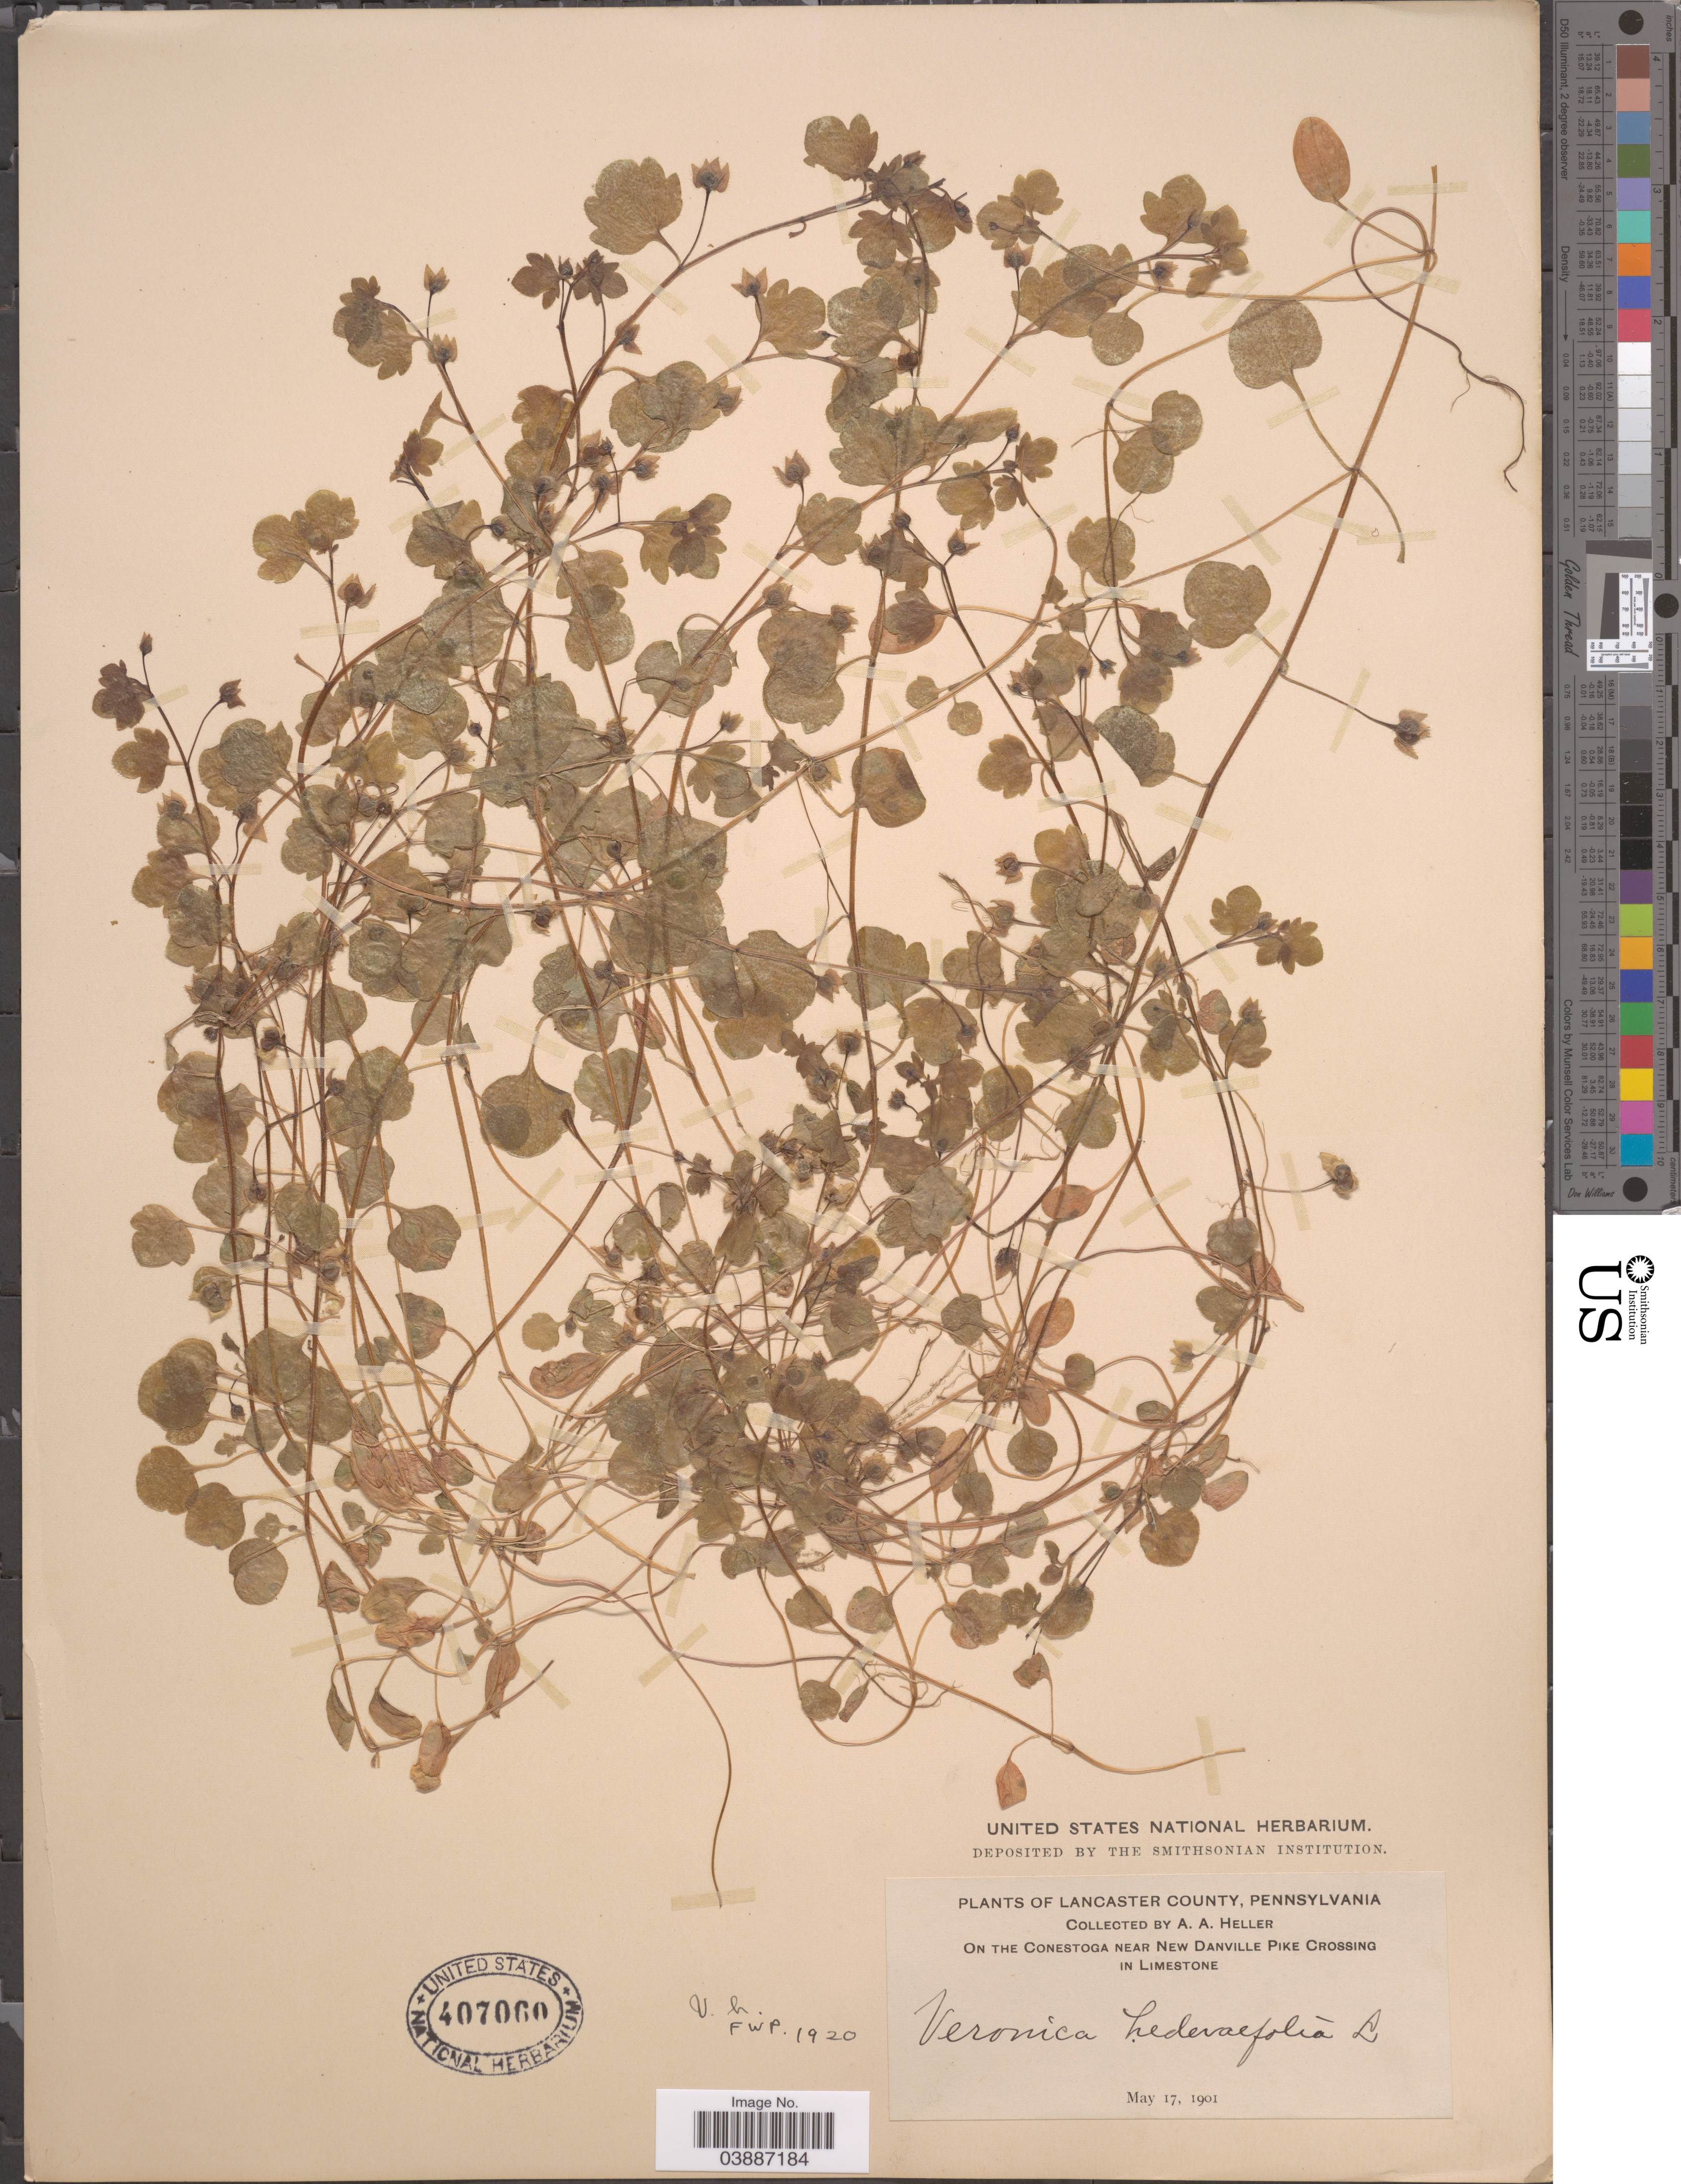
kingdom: Plantae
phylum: Tracheophyta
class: Magnoliopsida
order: Lamiales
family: Plantaginaceae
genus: Veronica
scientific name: Veronica hederifolia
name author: L.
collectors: A. A. Heller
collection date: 1901-05-17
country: United States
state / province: Pennsylvania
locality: Lancaster County. On the Conestoga near New Danville Pike Crossing in Limestone.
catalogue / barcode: US 407060